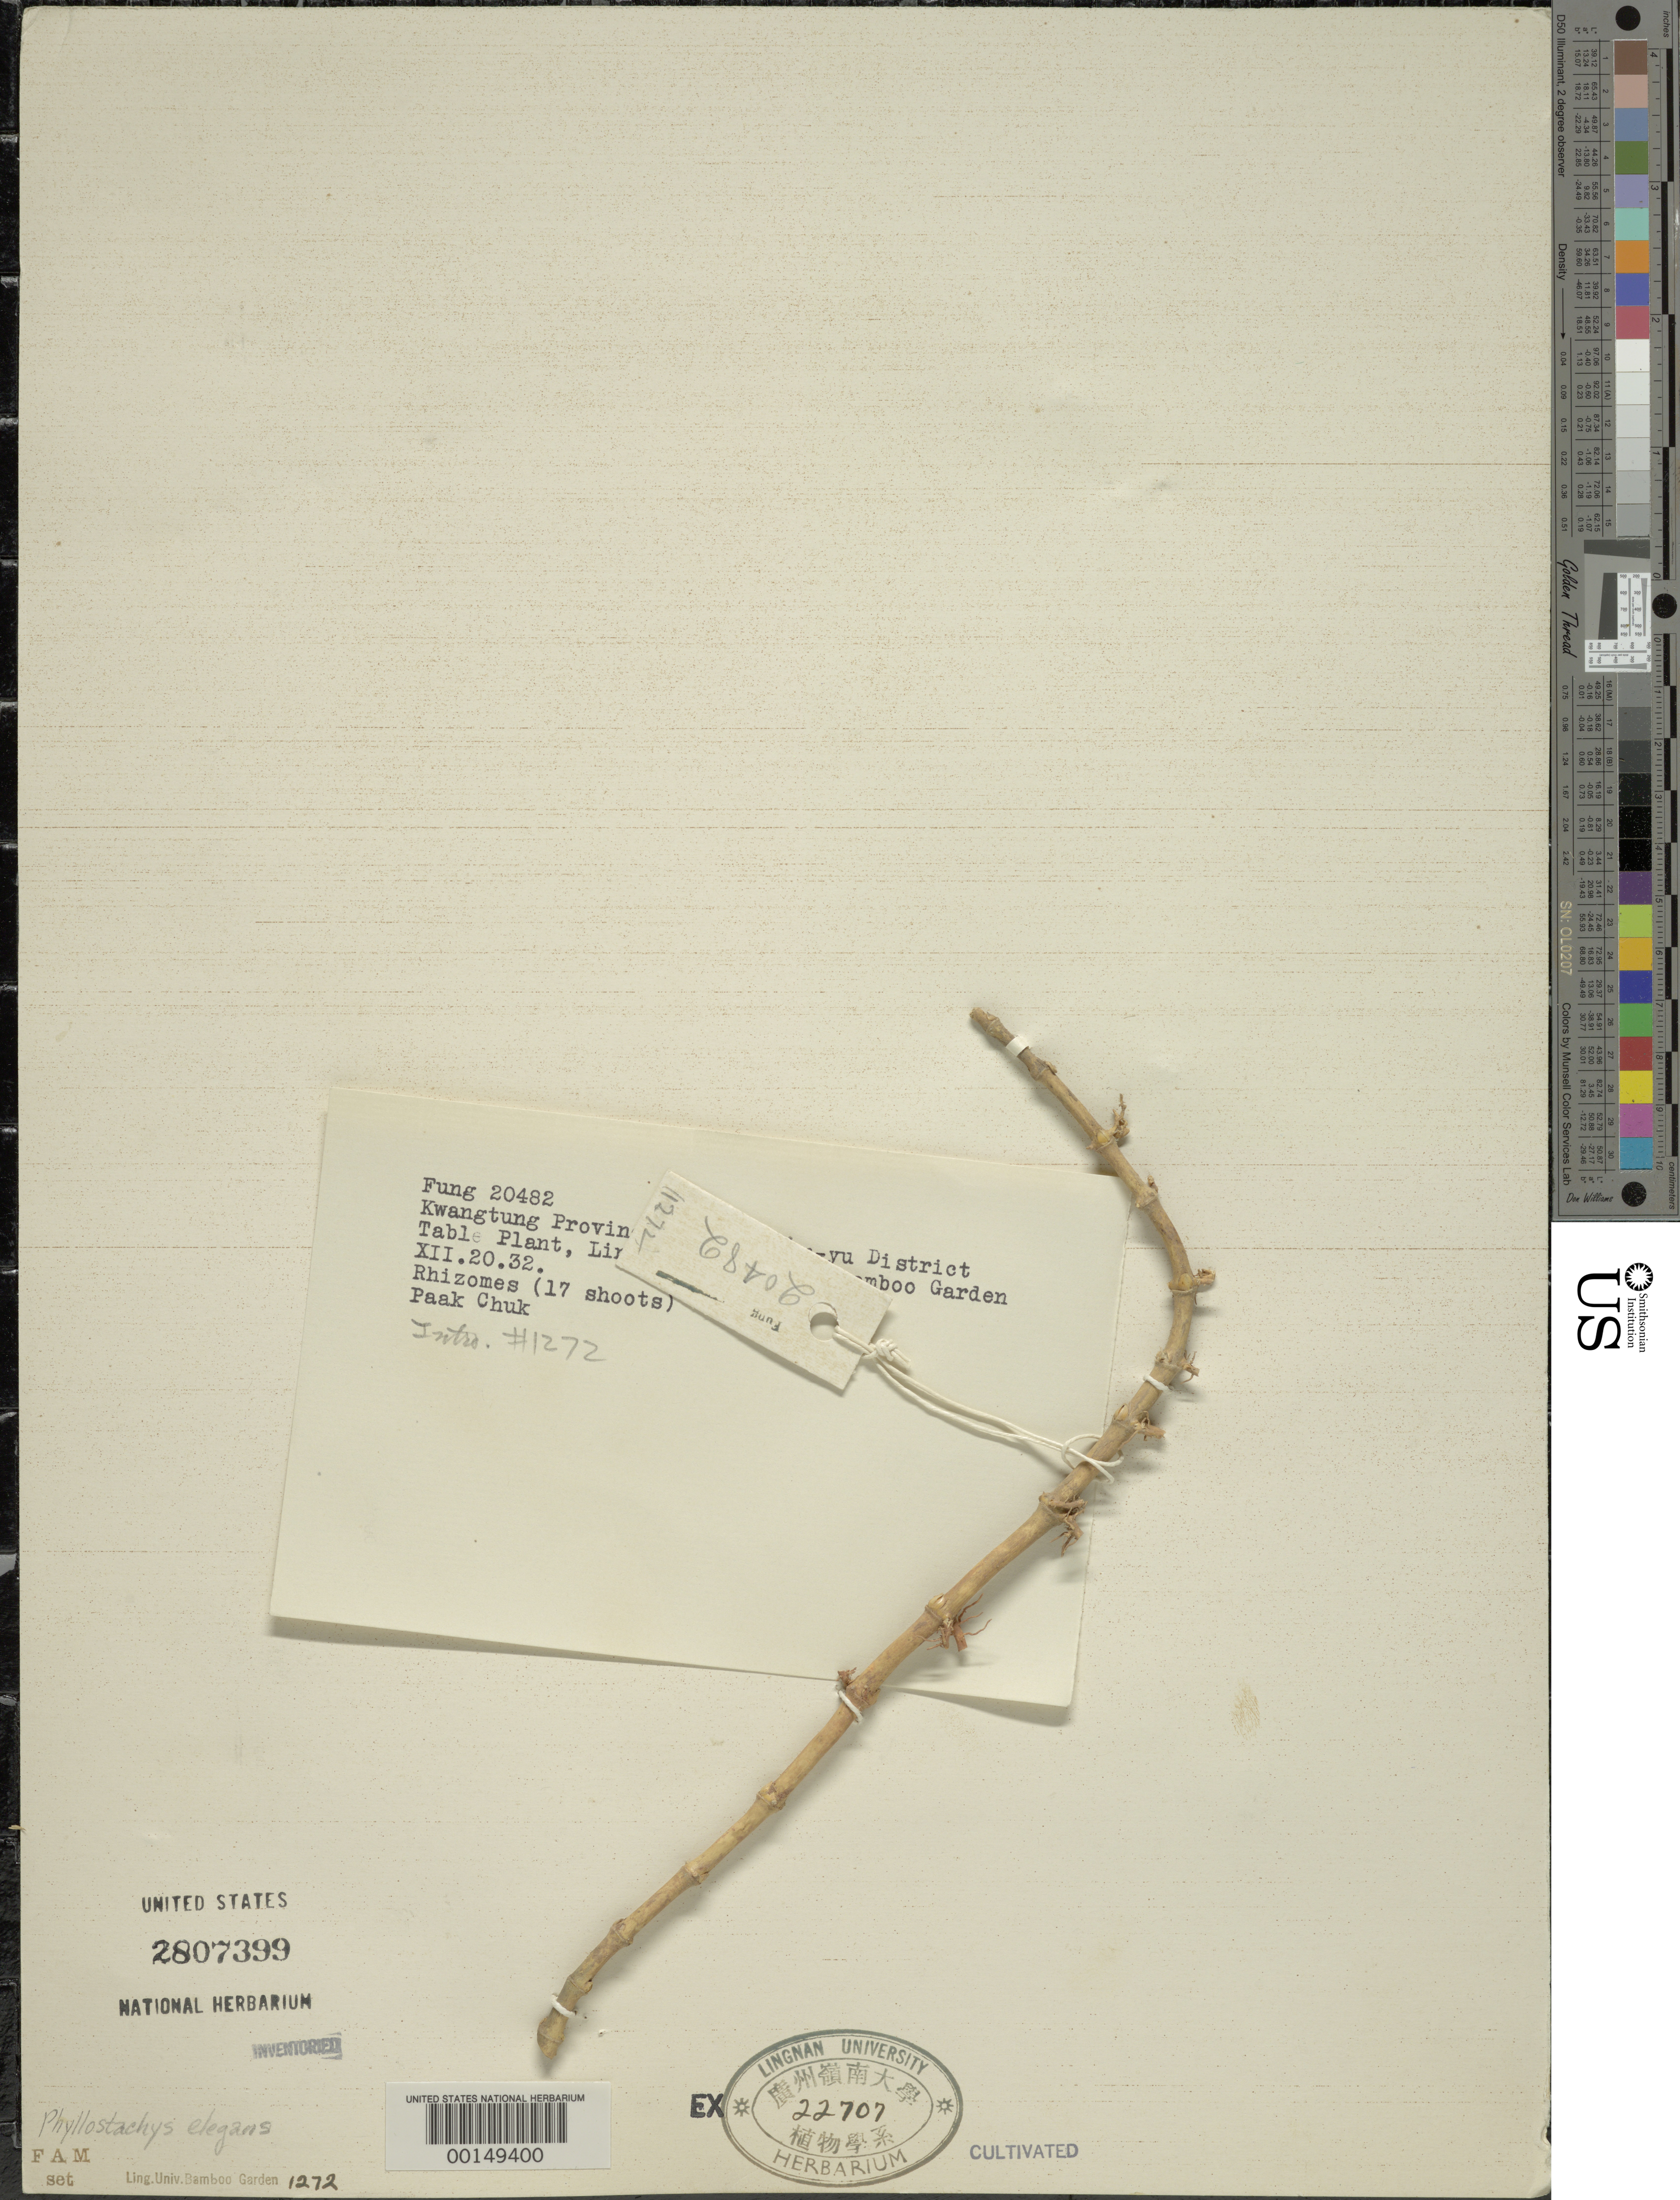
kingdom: Plantae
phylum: Tracheophyta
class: Liliopsida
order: Poales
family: Poaceae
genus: Phyllostachys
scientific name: Phyllostachys elegans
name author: McClure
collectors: H. L. Fung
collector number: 20482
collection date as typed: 20 Dec 1932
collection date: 1932-12-20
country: China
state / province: Guangdong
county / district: Guangzhou ?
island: Honam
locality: P'an-yu district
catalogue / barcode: US 2807399